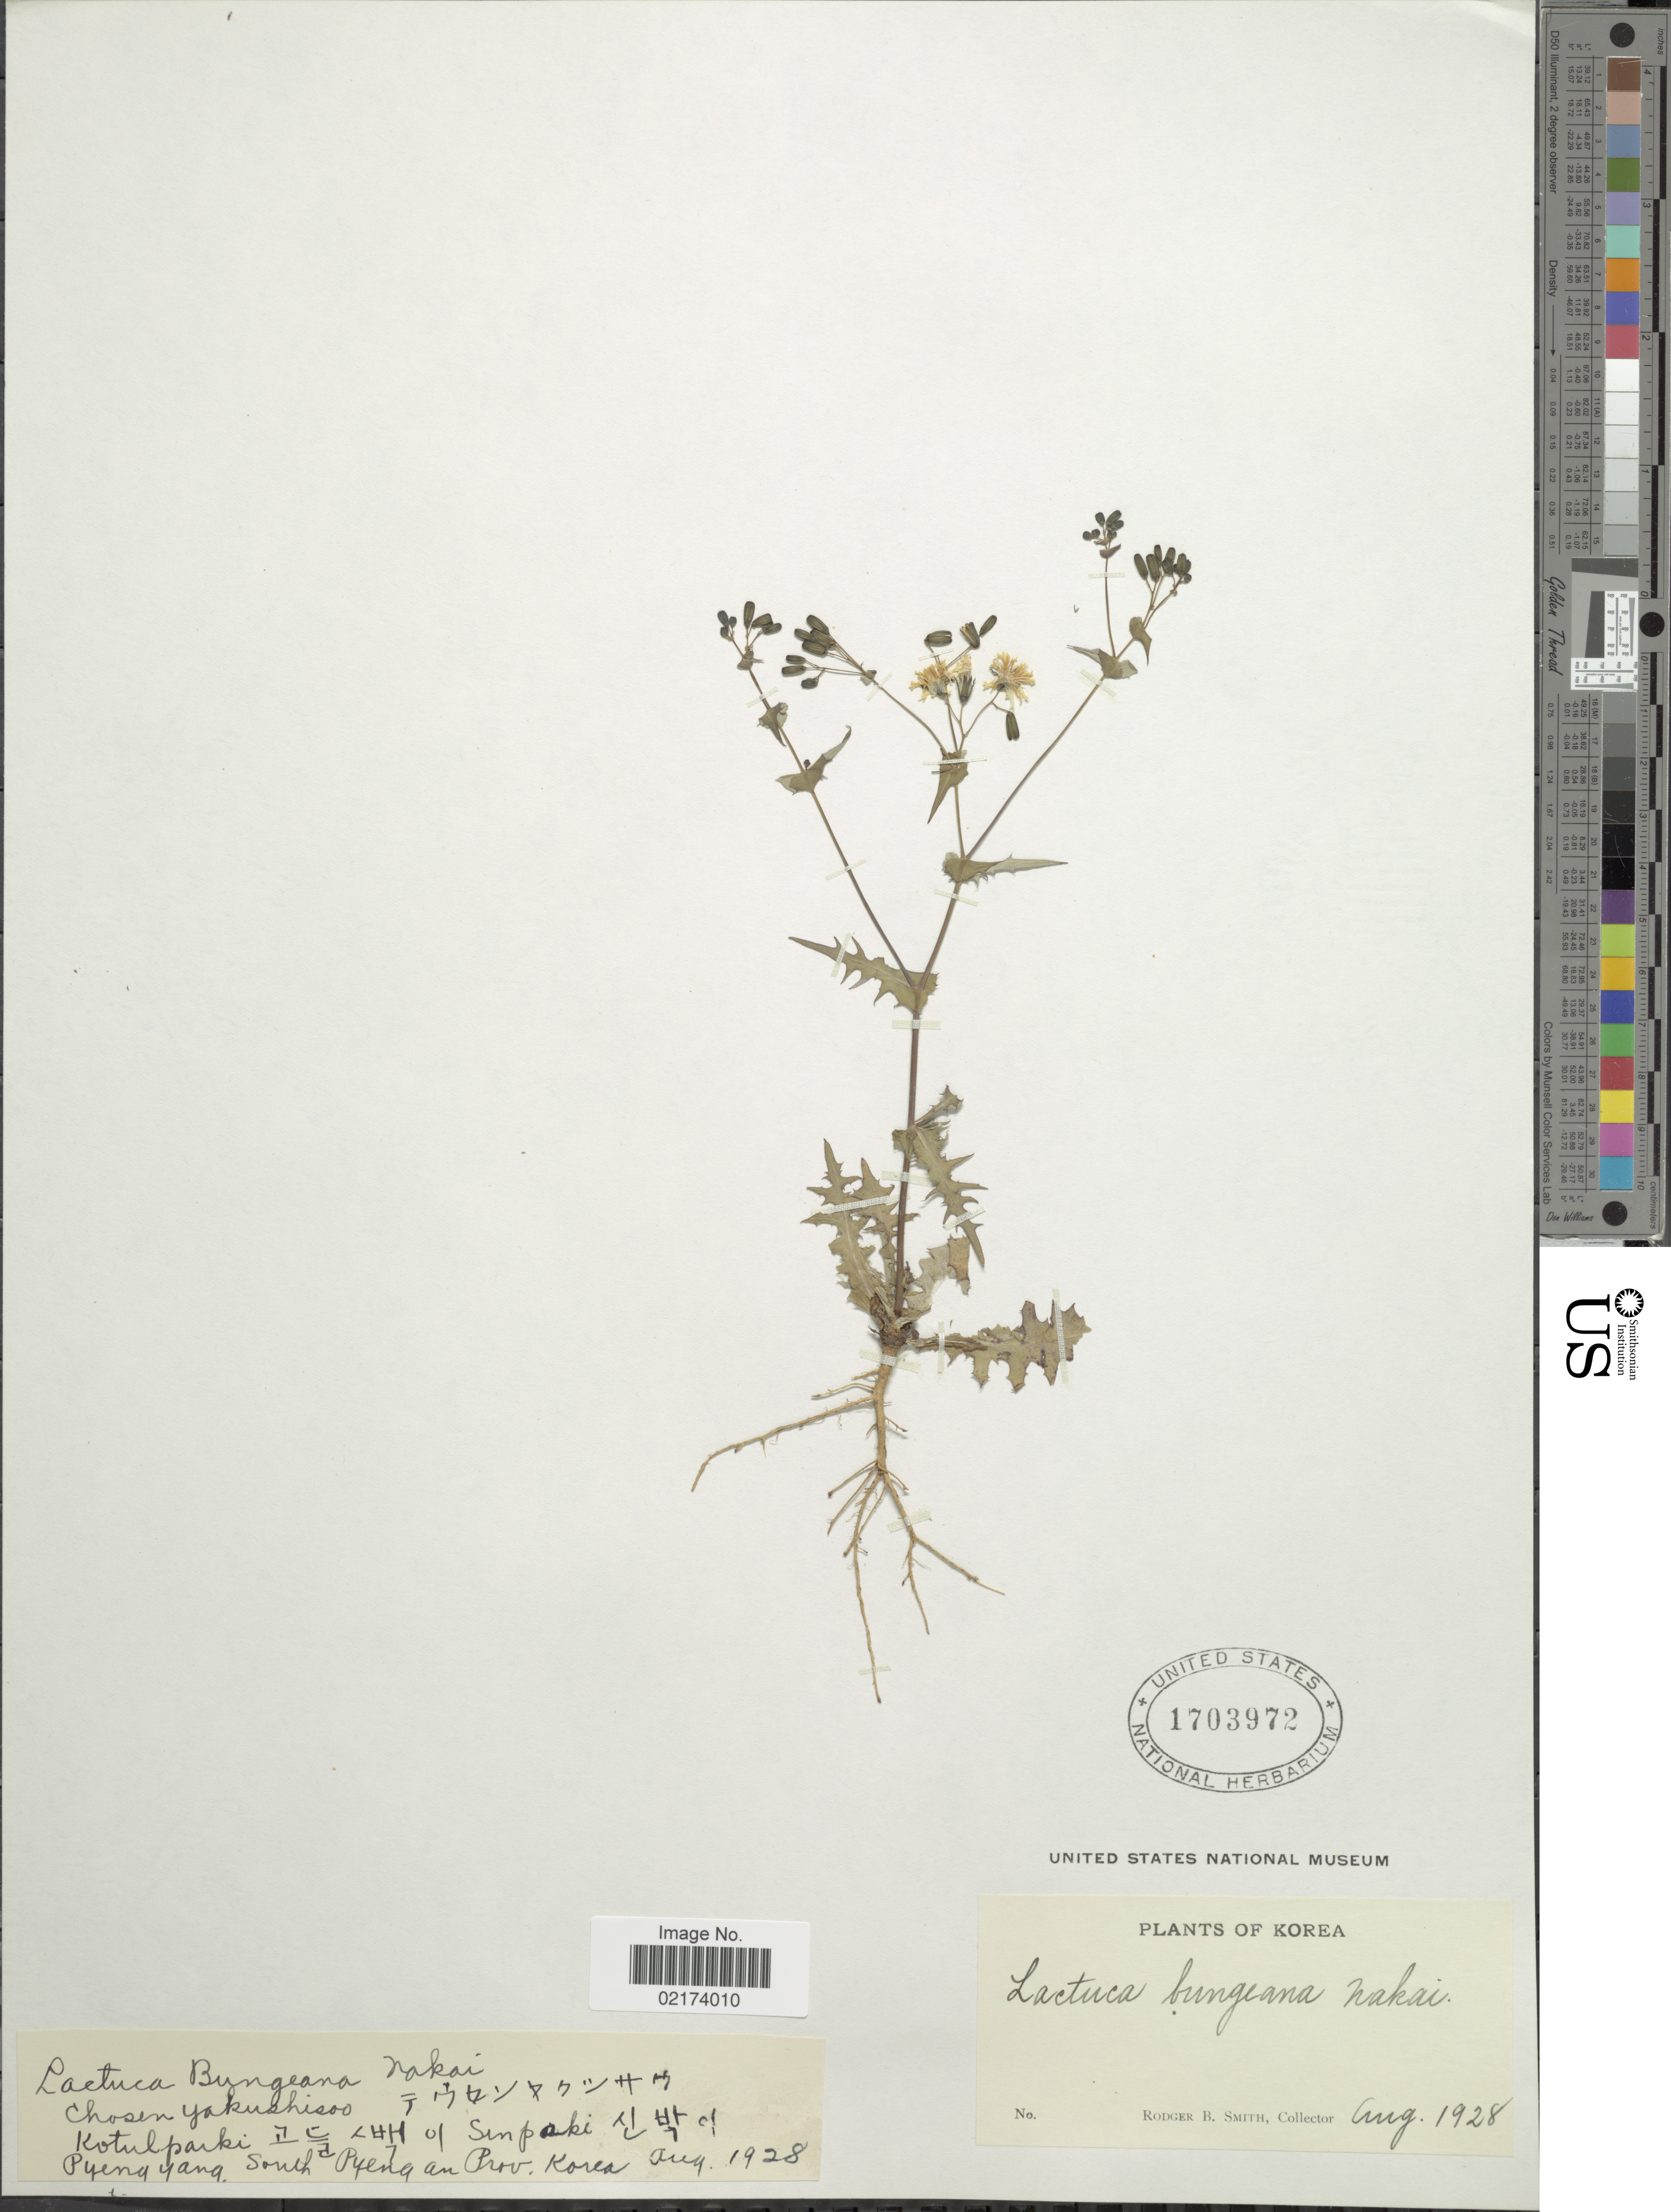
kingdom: Plantae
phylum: Tracheophyta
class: Magnoliopsida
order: Asterales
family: Asteraceae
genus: Crepidiastrum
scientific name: Crepidiastrum sonchifolium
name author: (Maxim.) Pak & Kawano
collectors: R. B. Smith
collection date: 1928-08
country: North Korea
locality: Pyengyang, south Pyengan Prov.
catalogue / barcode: US 1703972